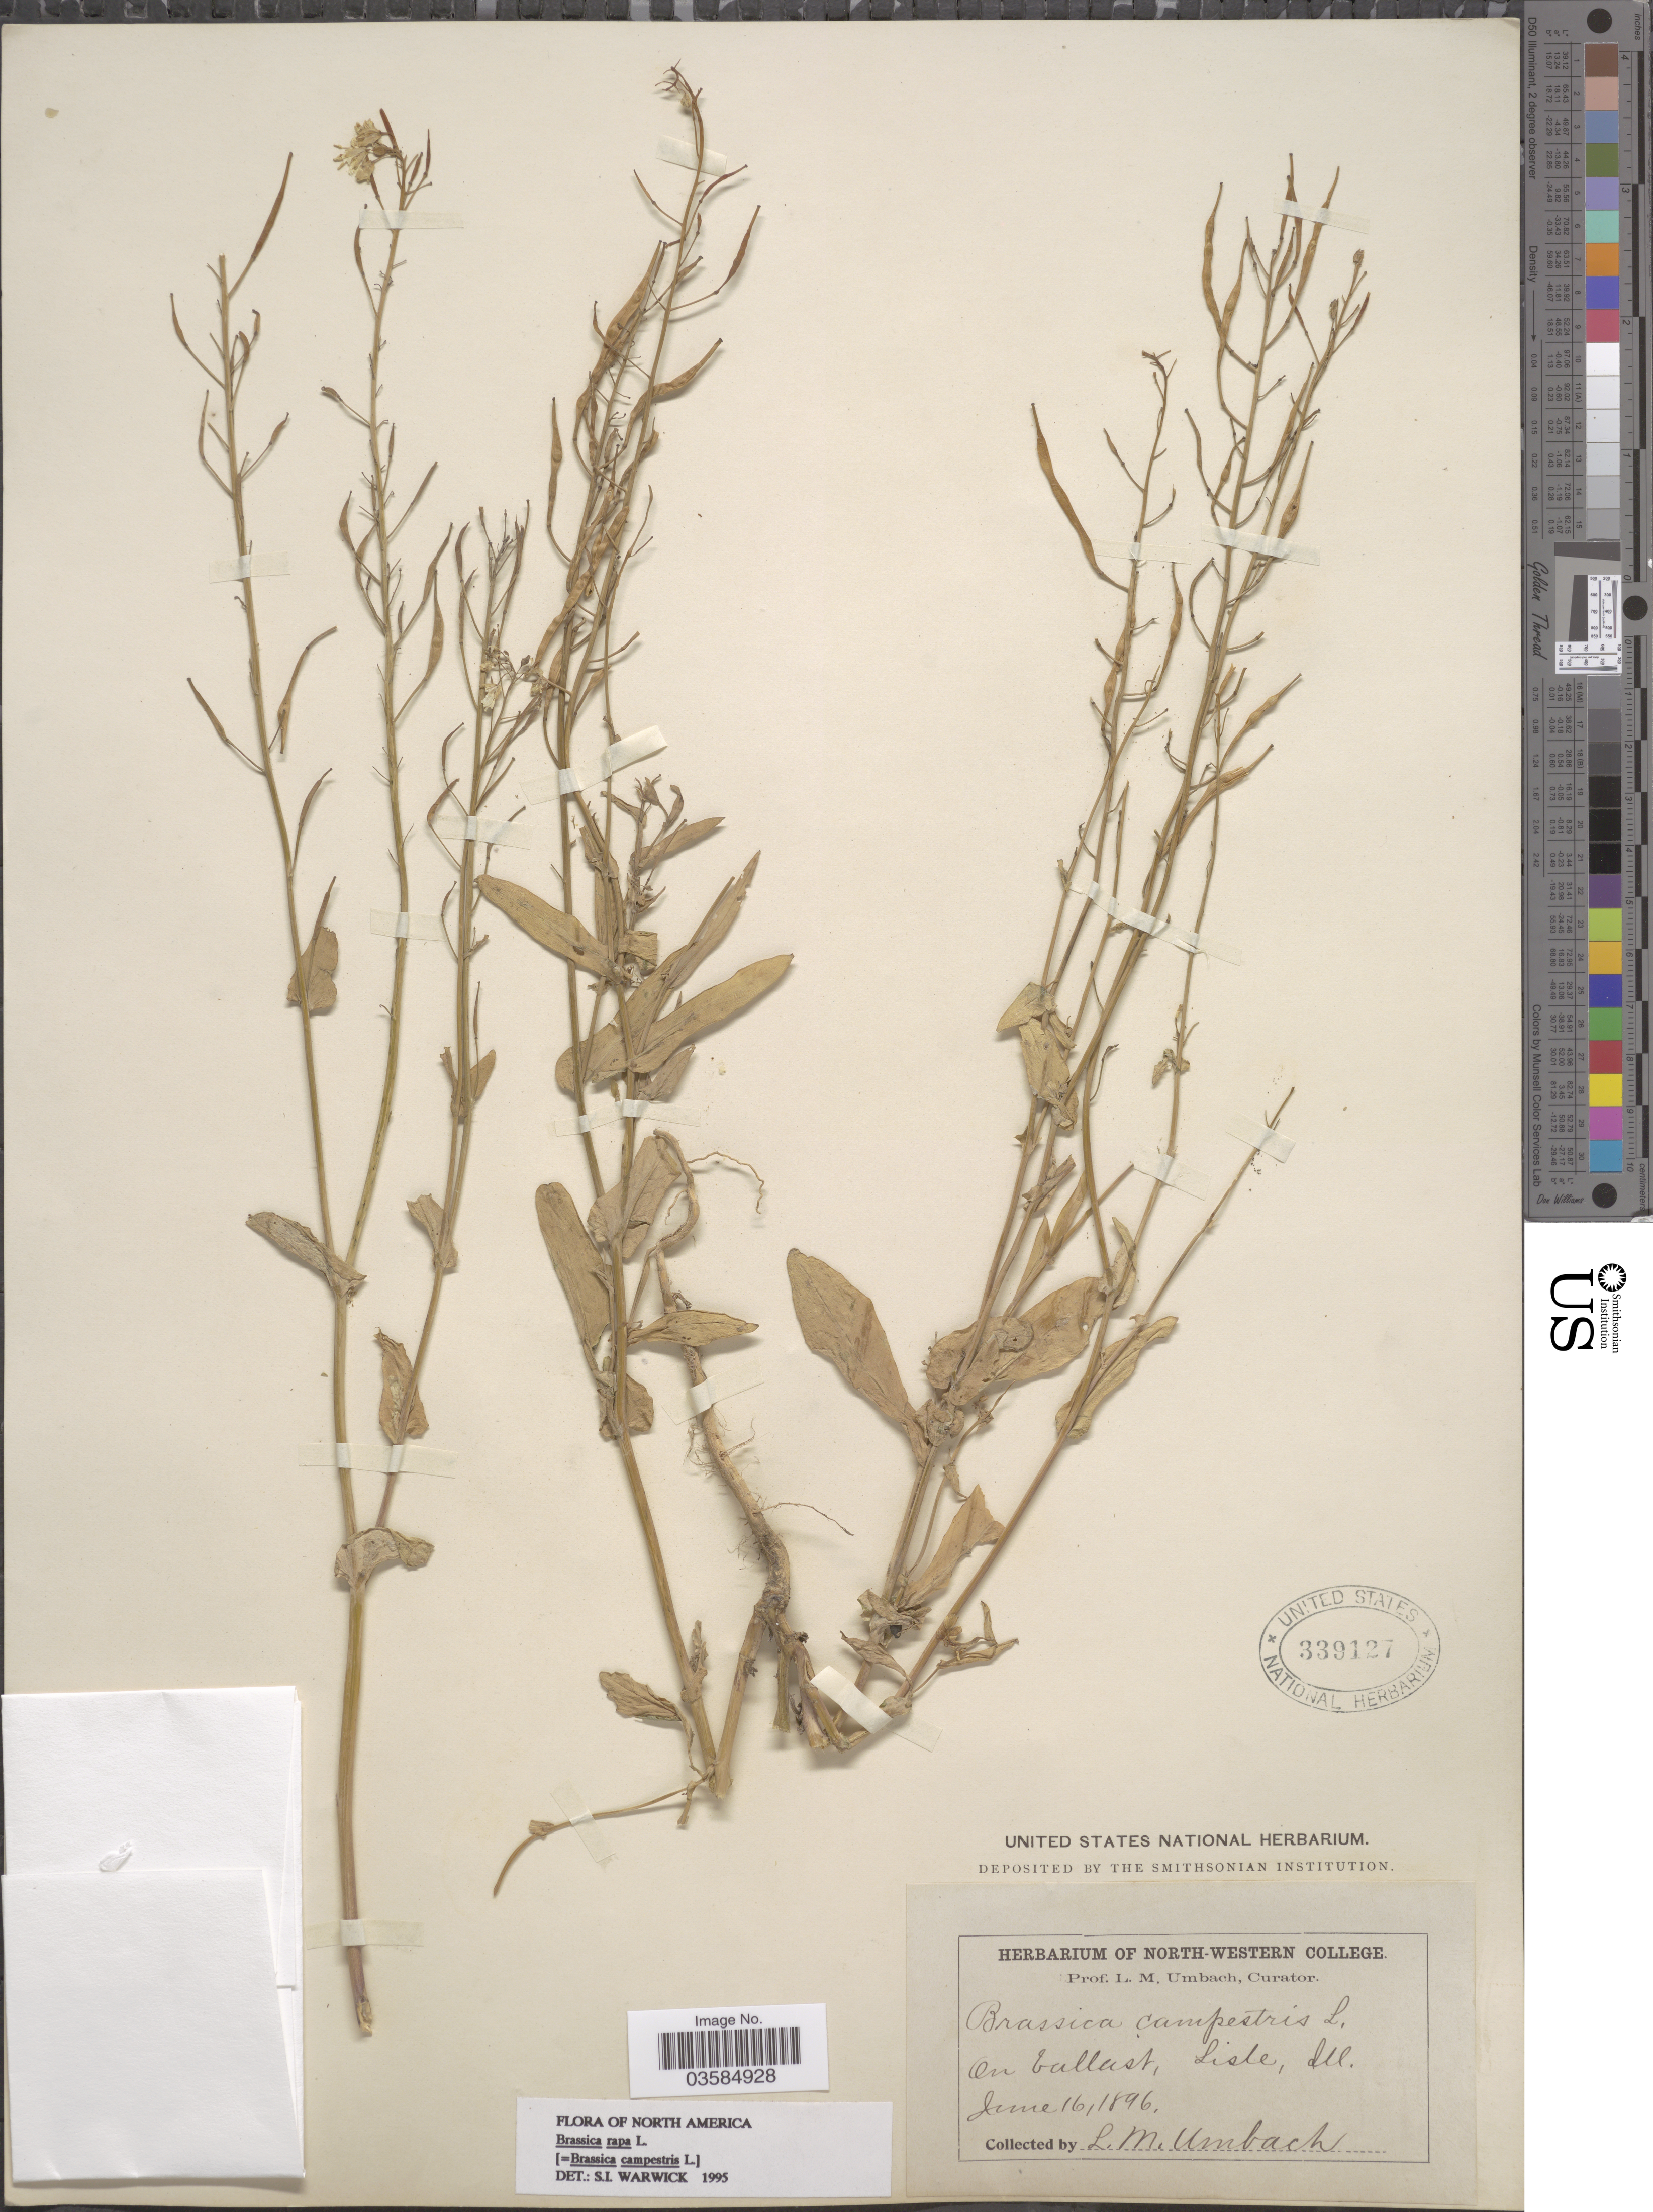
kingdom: Plantae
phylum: Tracheophyta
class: Magnoliopsida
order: Brassicales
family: Brassicaceae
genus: Brassica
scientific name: Brassica campestris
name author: L.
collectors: L. M. Umbach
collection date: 1896-06-16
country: United States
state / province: Illinois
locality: On ballast, Lisle.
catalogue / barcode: US 339127